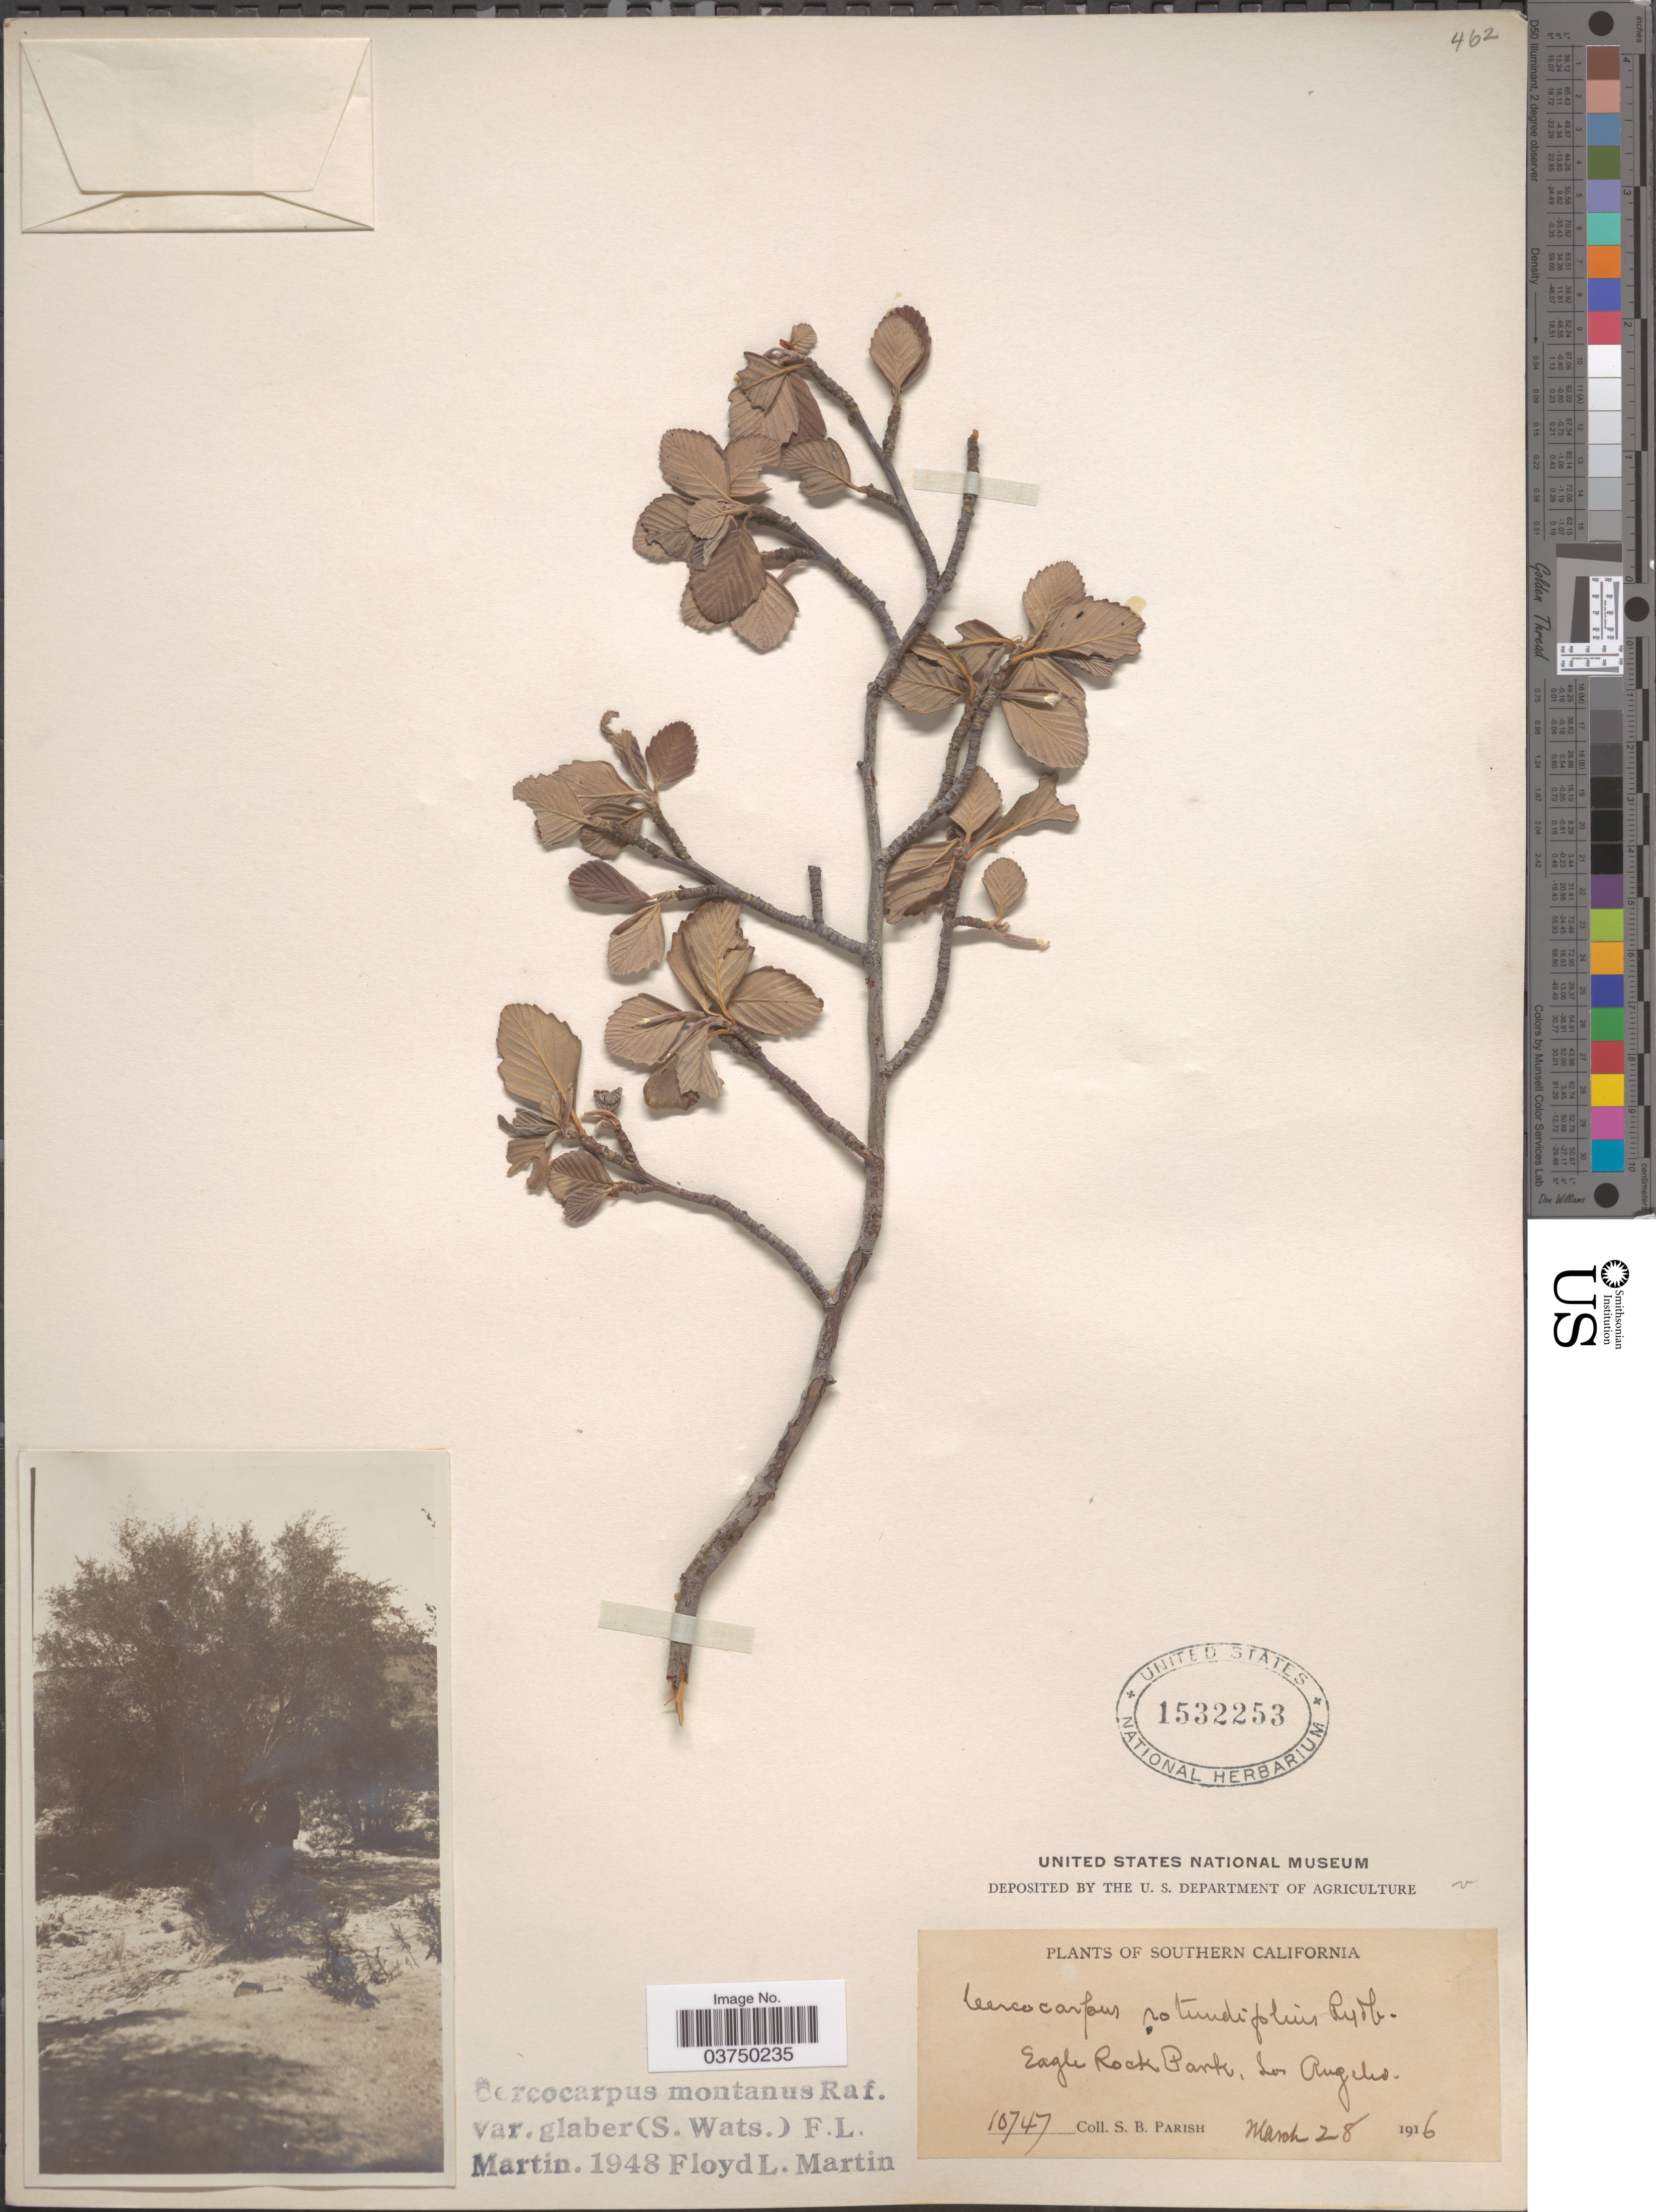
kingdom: Plantae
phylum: Tracheophyta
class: Magnoliopsida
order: Rosales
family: Rosaceae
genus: Cercocarpus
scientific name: Cercocarpus montanus var. glaber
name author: (S. Watson) F.L. Martin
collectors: S. B. Parish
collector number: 10747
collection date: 1916-03-28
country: United States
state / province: California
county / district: Los Angeles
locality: Southern California. Eagle Rock Park, Los Angeles.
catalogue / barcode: US 1532253